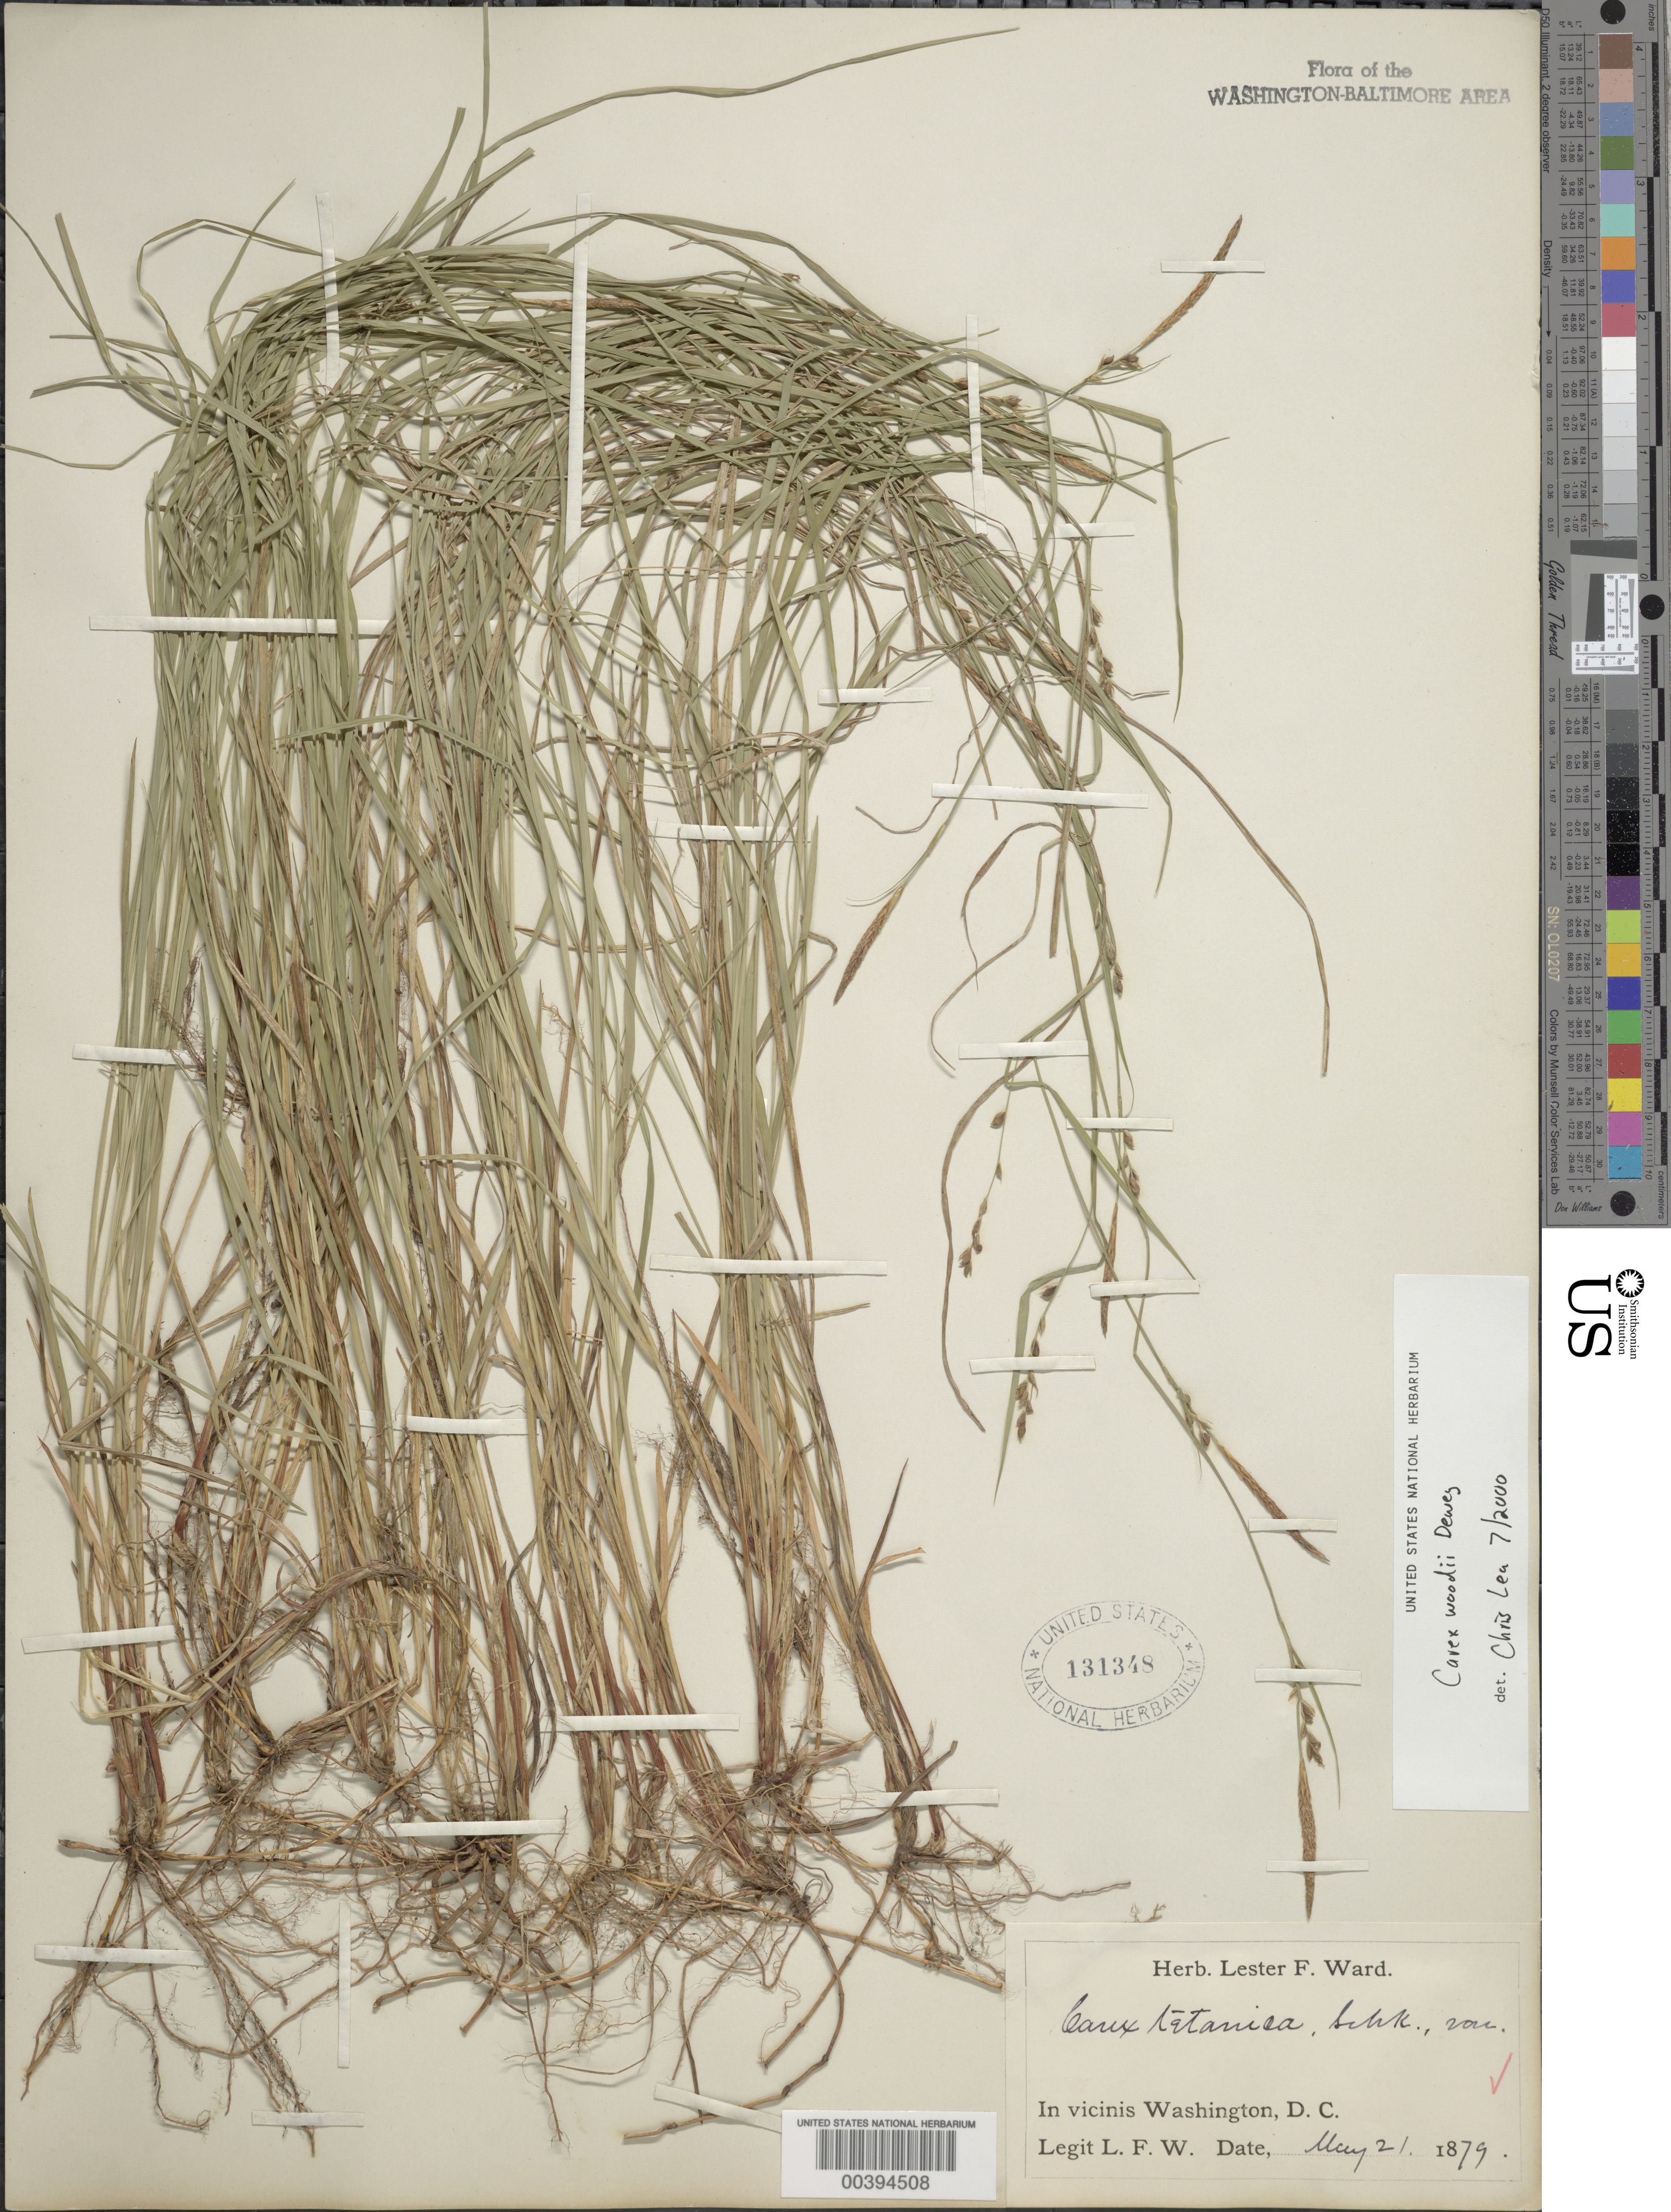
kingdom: Plantae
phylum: Tracheophyta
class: Liliopsida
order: Poales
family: Cyperaceae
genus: Carex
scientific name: Carex woodii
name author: Dewey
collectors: L. F. Ward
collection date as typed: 21 May 1879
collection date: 1879-05-21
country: United States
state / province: District of Columbia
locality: Washington DC vicinity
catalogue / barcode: US 131348